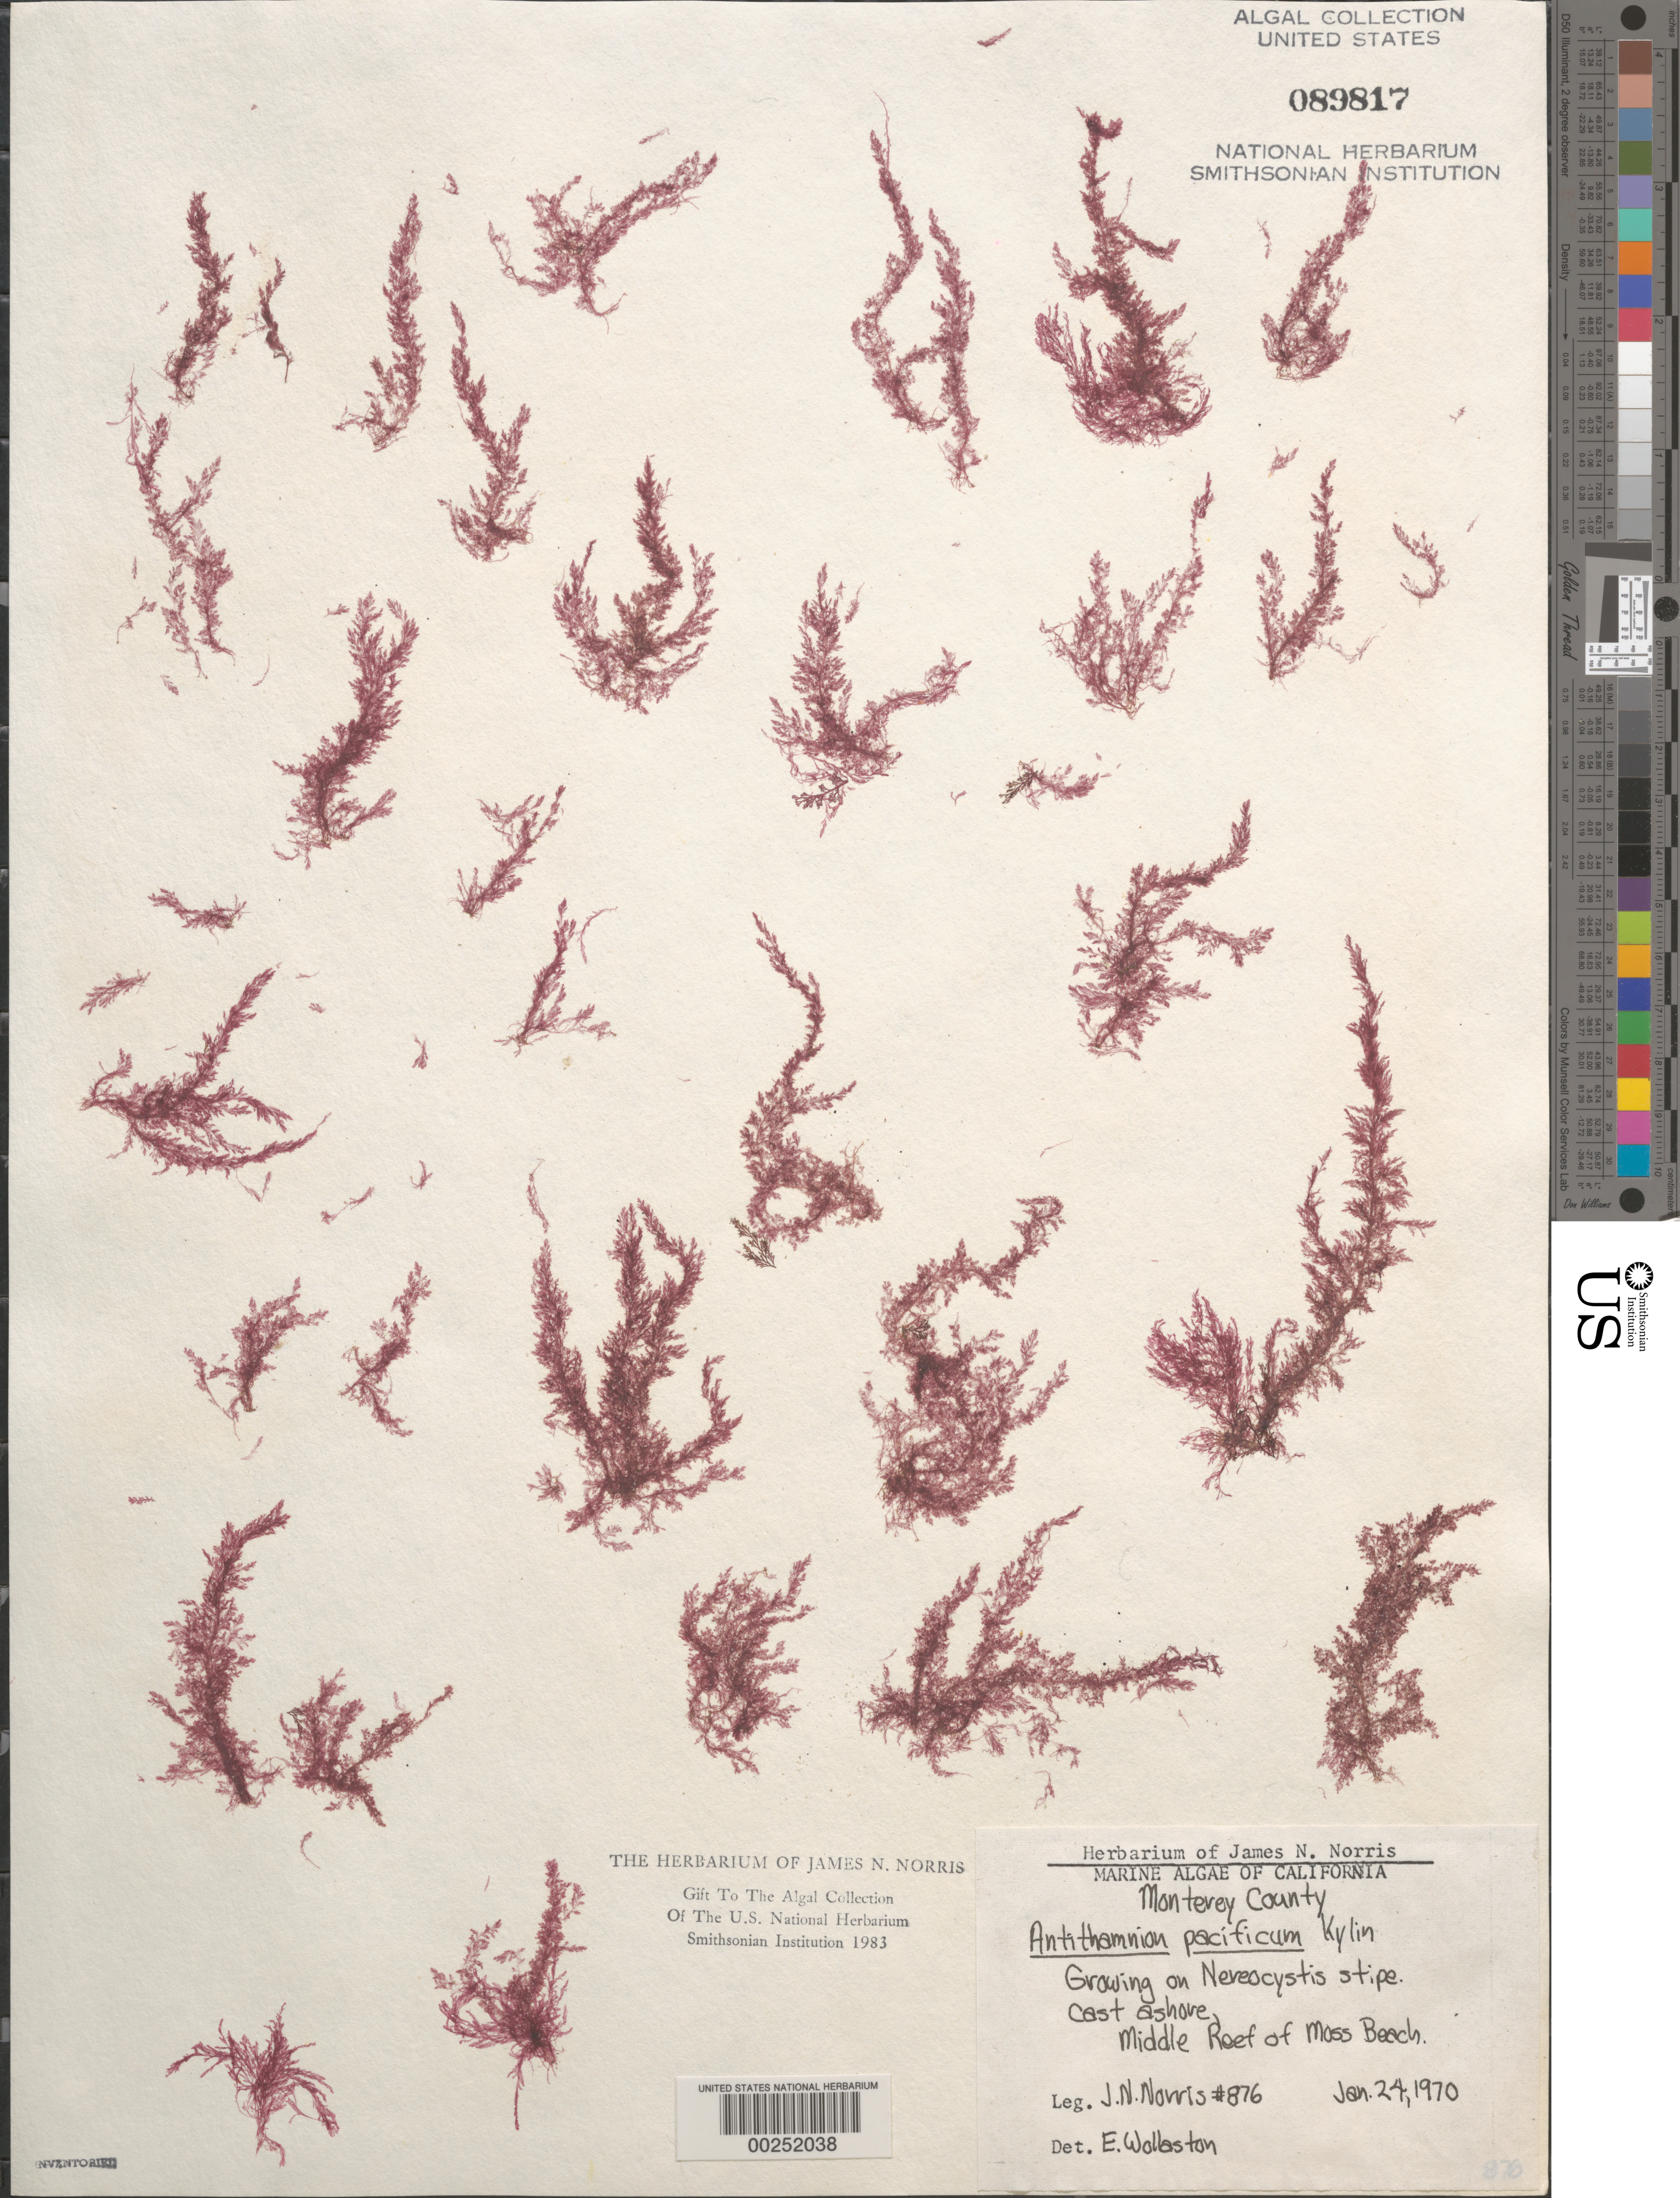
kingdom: Plantae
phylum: Rhodophyta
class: Florideophyceae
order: Ceramiales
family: Ceramiaceae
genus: Antithamnionella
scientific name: Antithamnionella pacifica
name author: (Harv.) Wollaston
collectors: J. N. Norris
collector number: JN-876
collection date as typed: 24 Jan 1970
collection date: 1970-01-24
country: United States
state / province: California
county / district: Monterey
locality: Middle Reef of Moss Beach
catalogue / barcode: US 89817